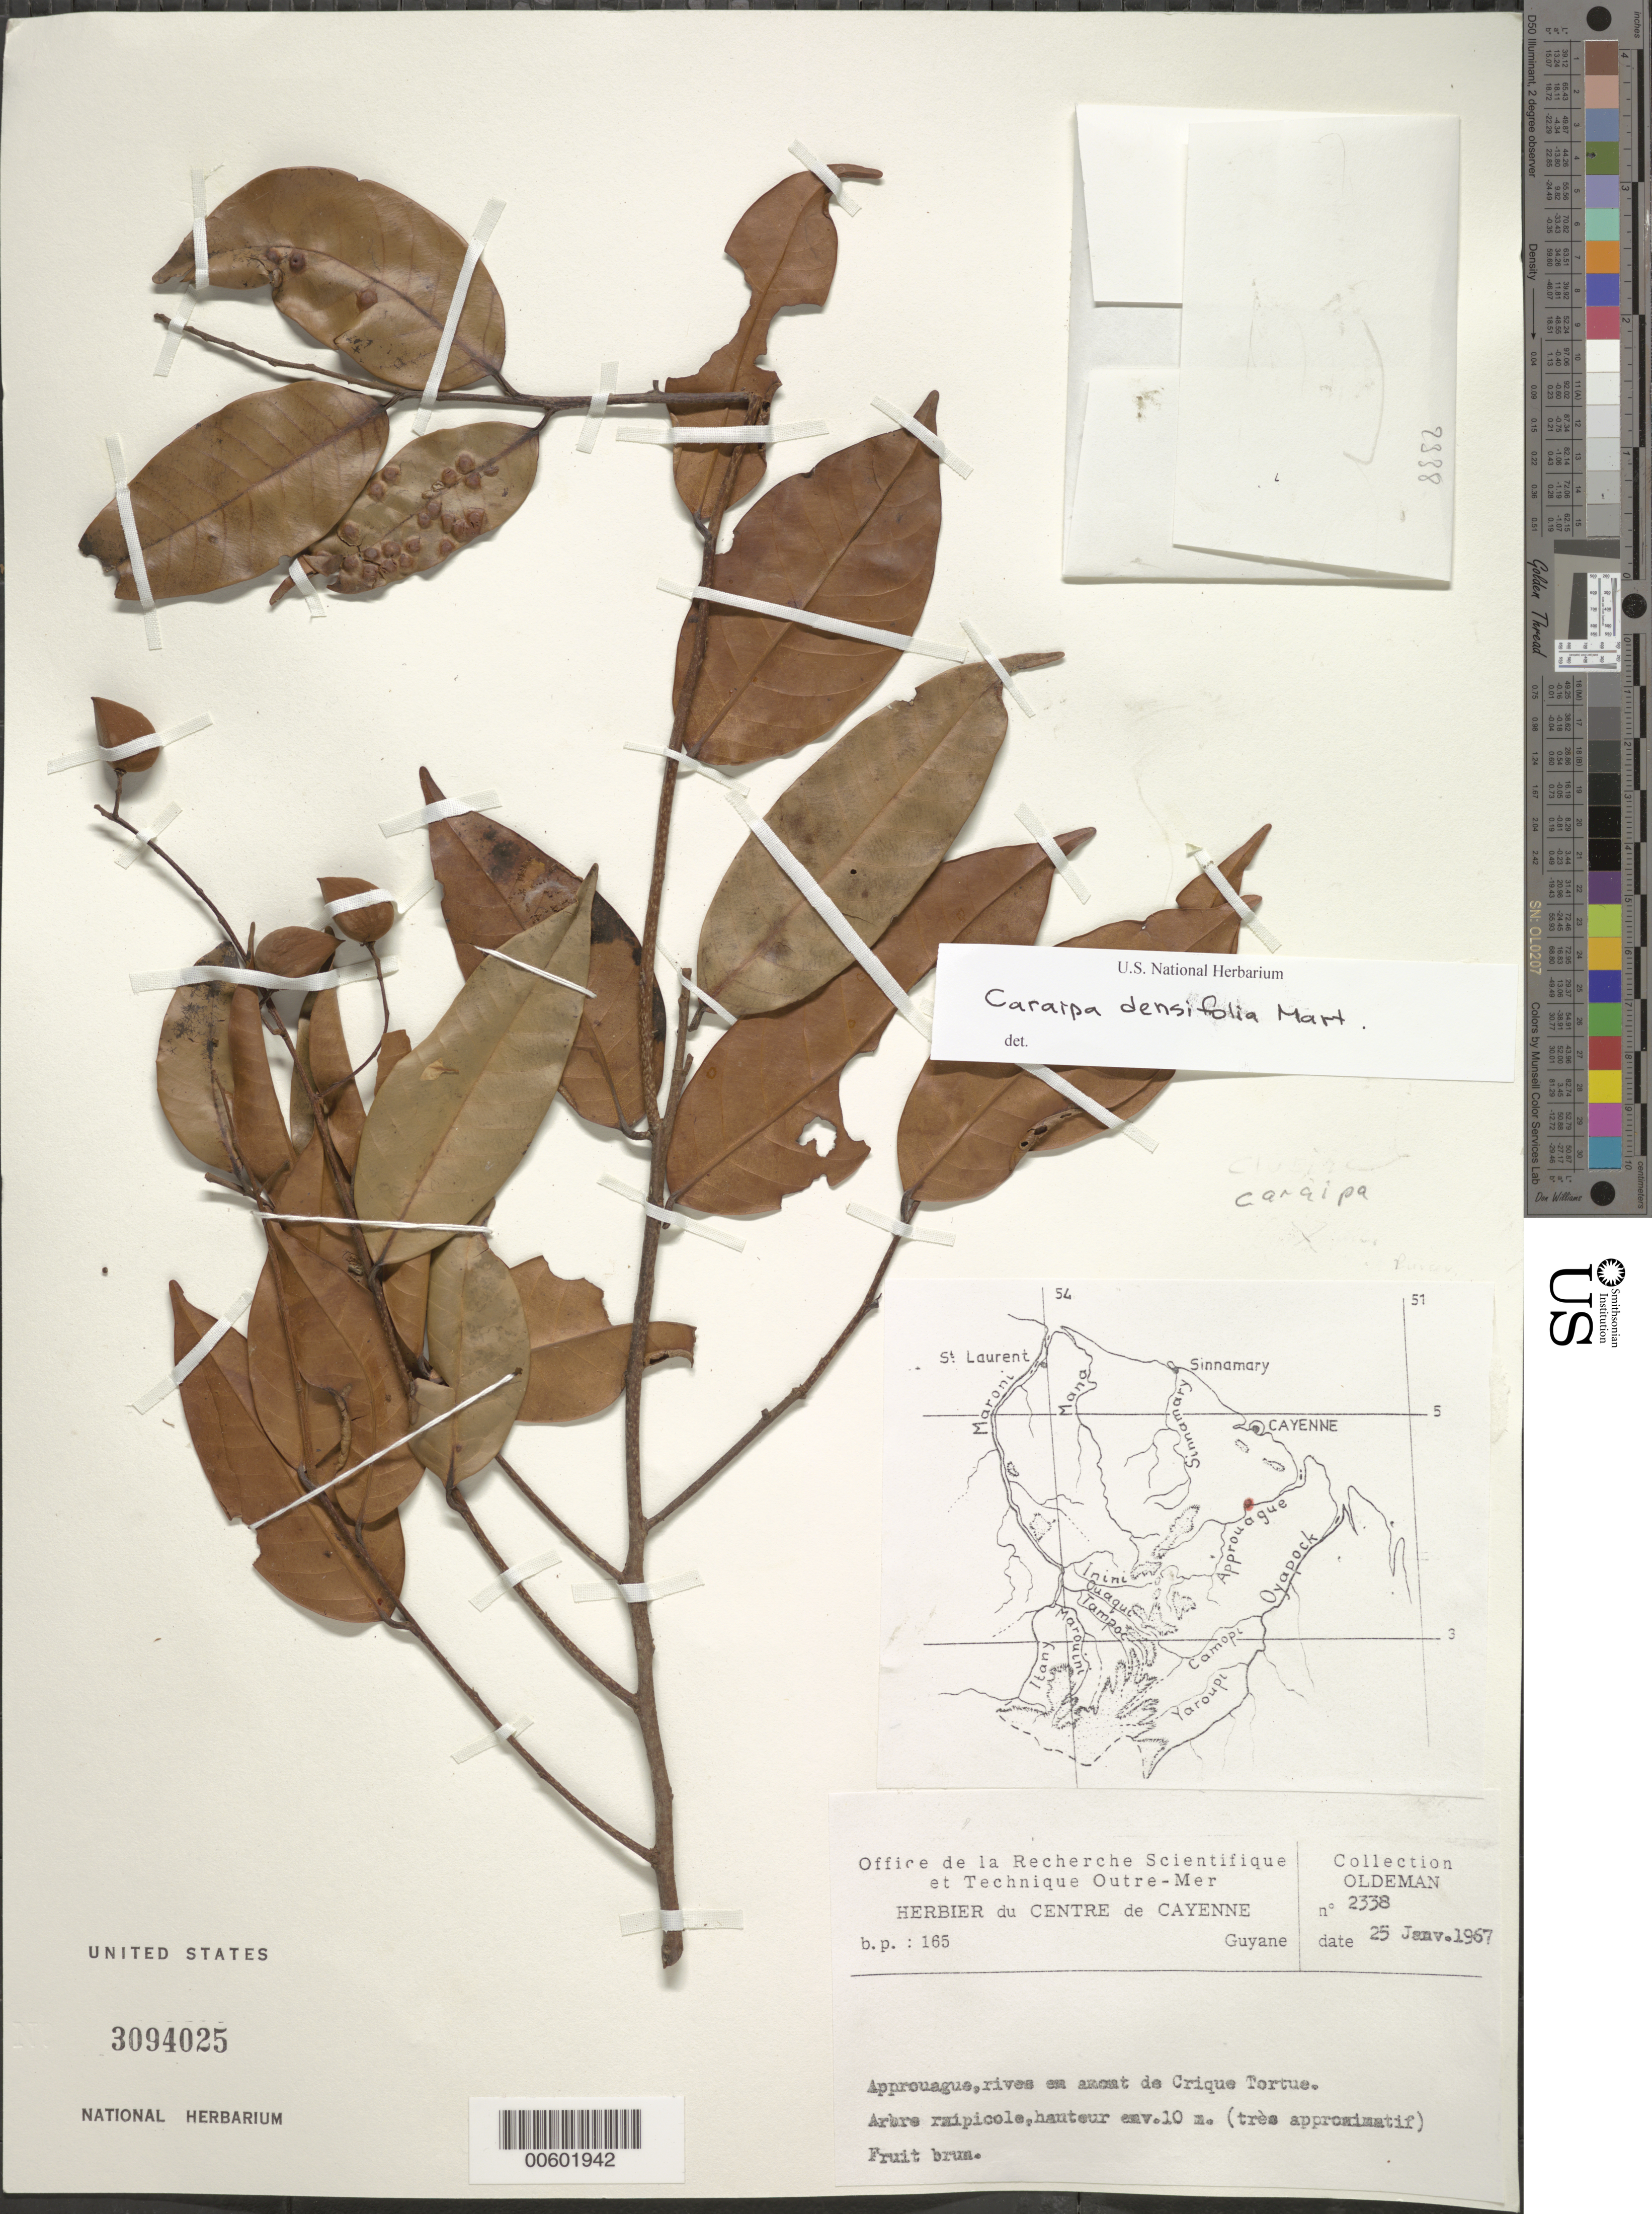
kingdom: Plantae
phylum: Tracheophyta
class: Magnoliopsida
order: Malpighiales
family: Calophyllaceae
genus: Caraipa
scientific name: Caraipa densifolia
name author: Mart.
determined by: Cabral, F. N.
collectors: R. Oldeman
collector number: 2338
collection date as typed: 25-Jan-67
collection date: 1967-01-25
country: French Guiana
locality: Approuague, rives en amont de Crique Tortue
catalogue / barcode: US 3094025